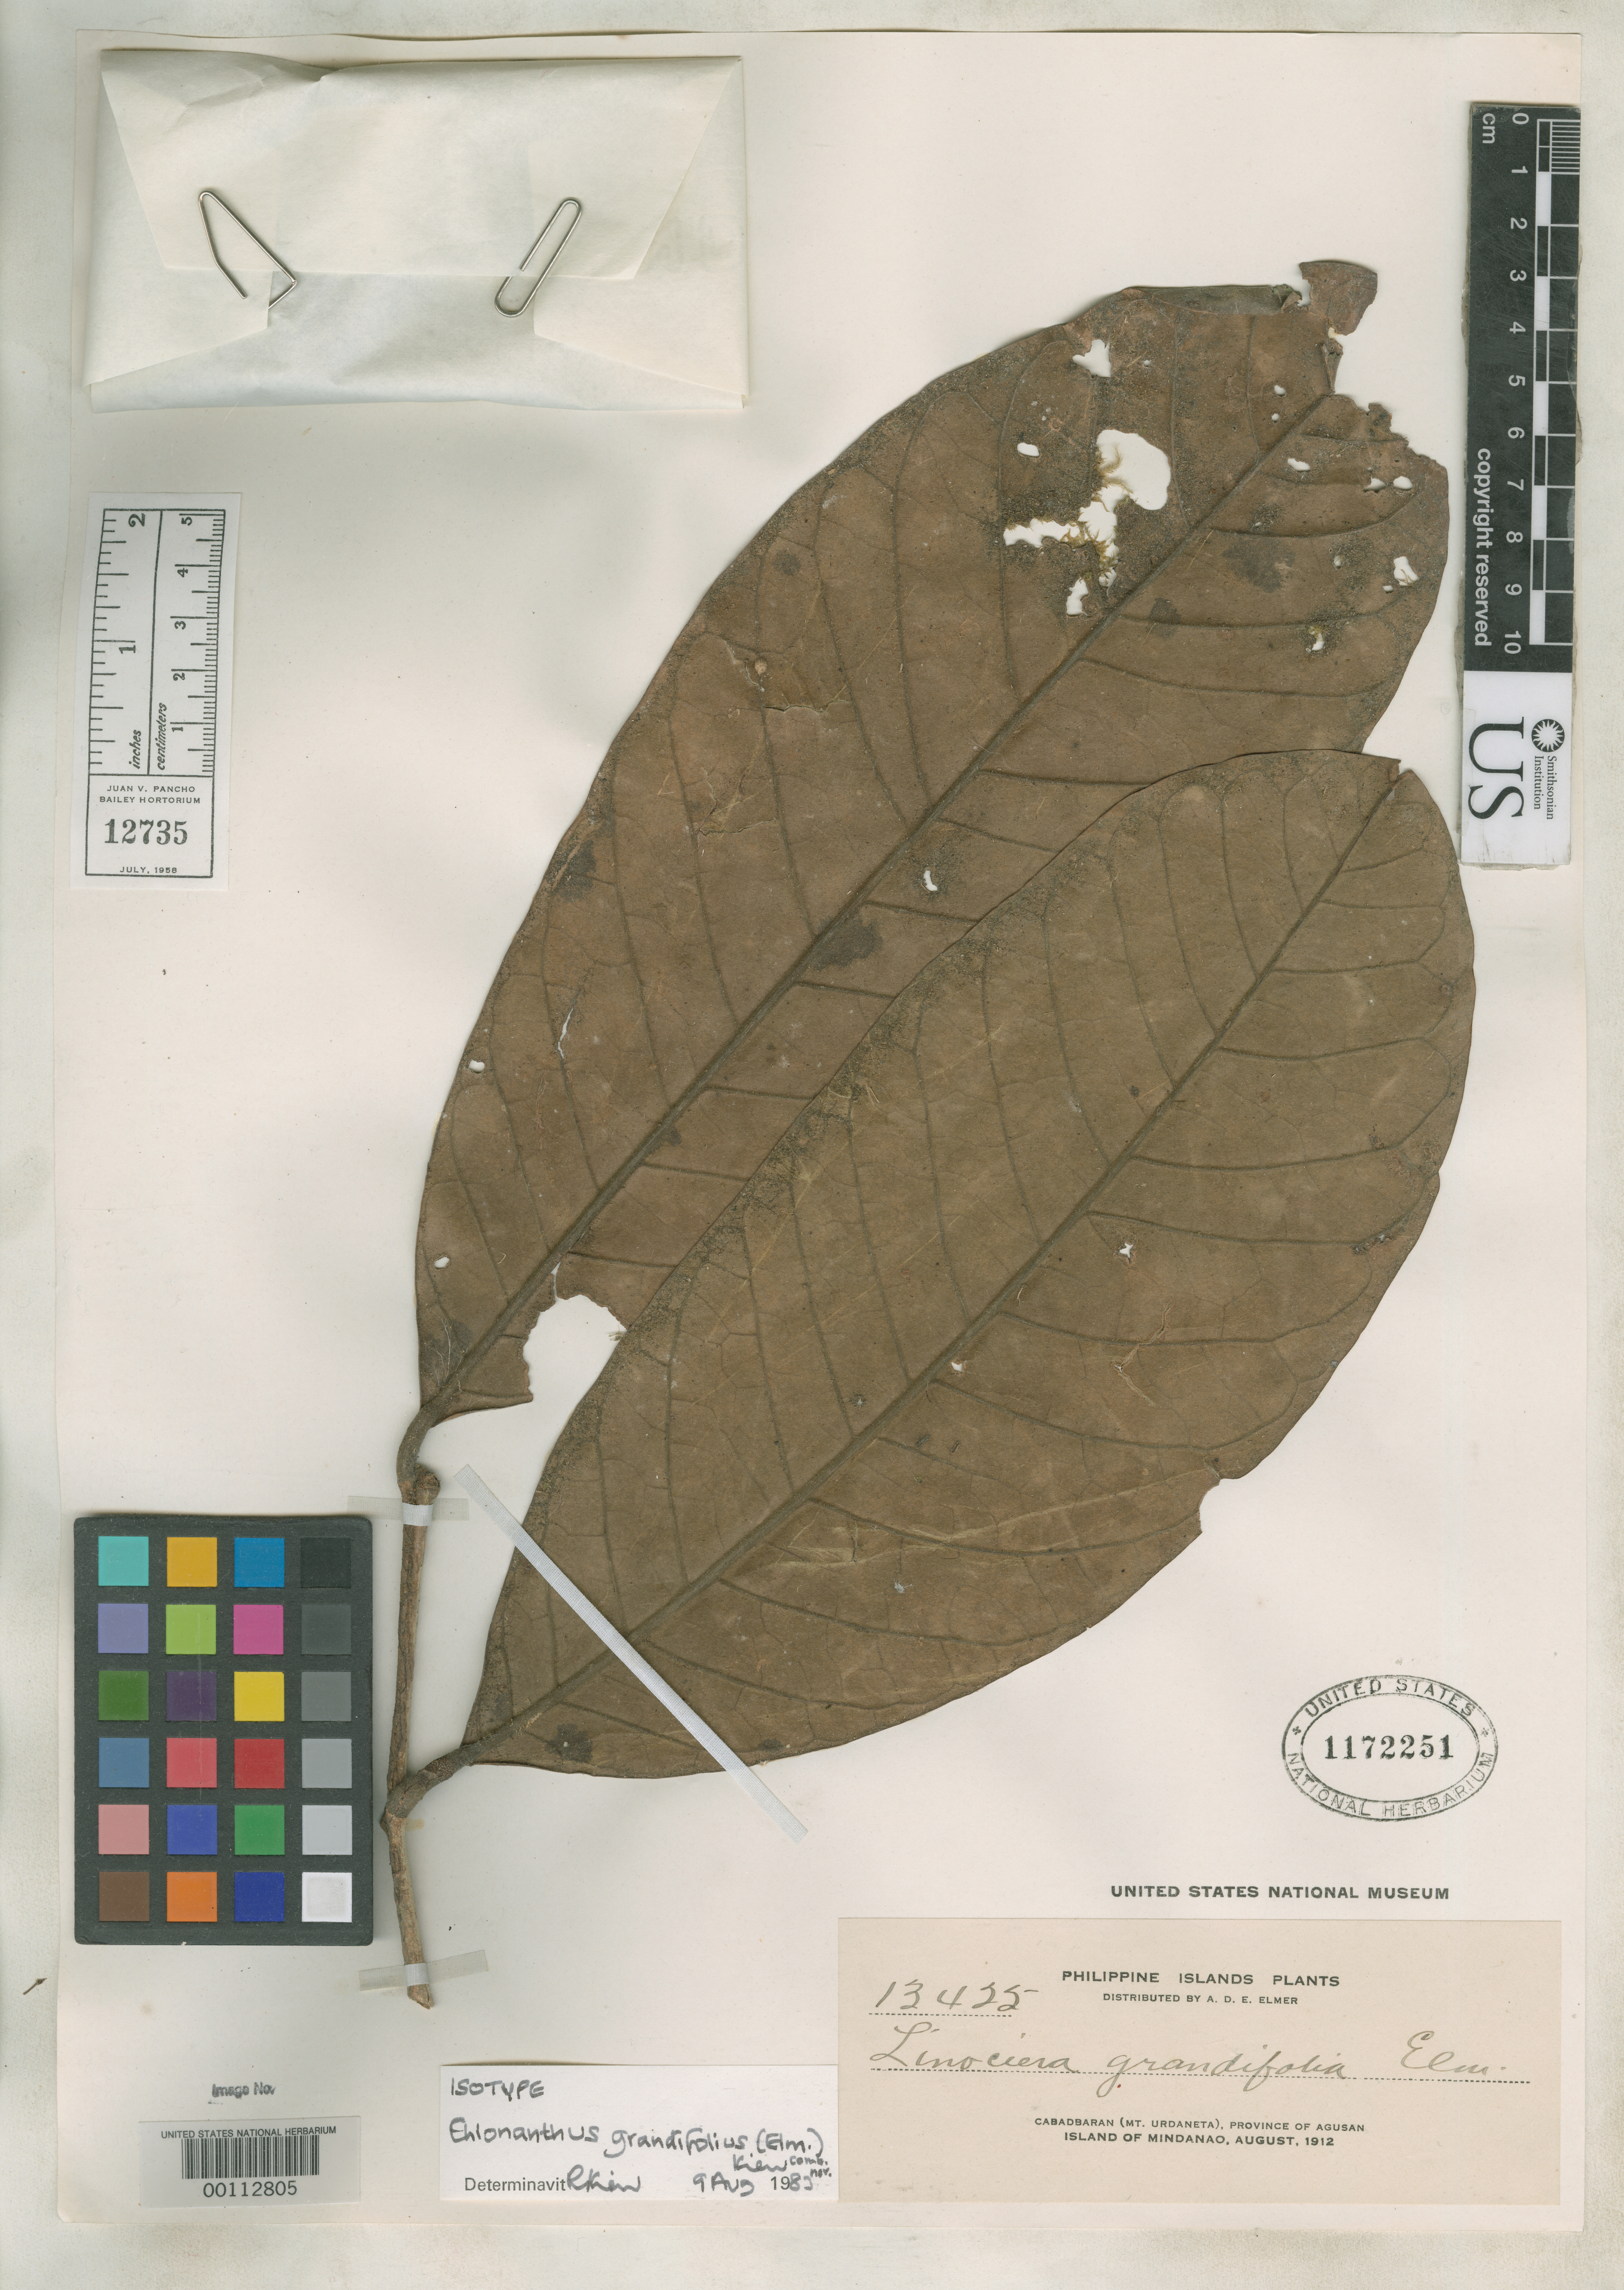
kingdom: Plantae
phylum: Tracheophyta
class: Magnoliopsida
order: Lamiales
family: Oleaceae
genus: Linociera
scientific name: Linociera grandifolia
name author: Elmer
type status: Isotype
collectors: A. D. E. Elmer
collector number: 13425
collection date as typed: Aug 1912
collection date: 1912-08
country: Philippines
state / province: Caraga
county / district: Agusan del Norte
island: Mindanao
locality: Cabadbaran (Mt. Urdaneta), Province of Agusan, Island of Mindanao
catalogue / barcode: US 1172251